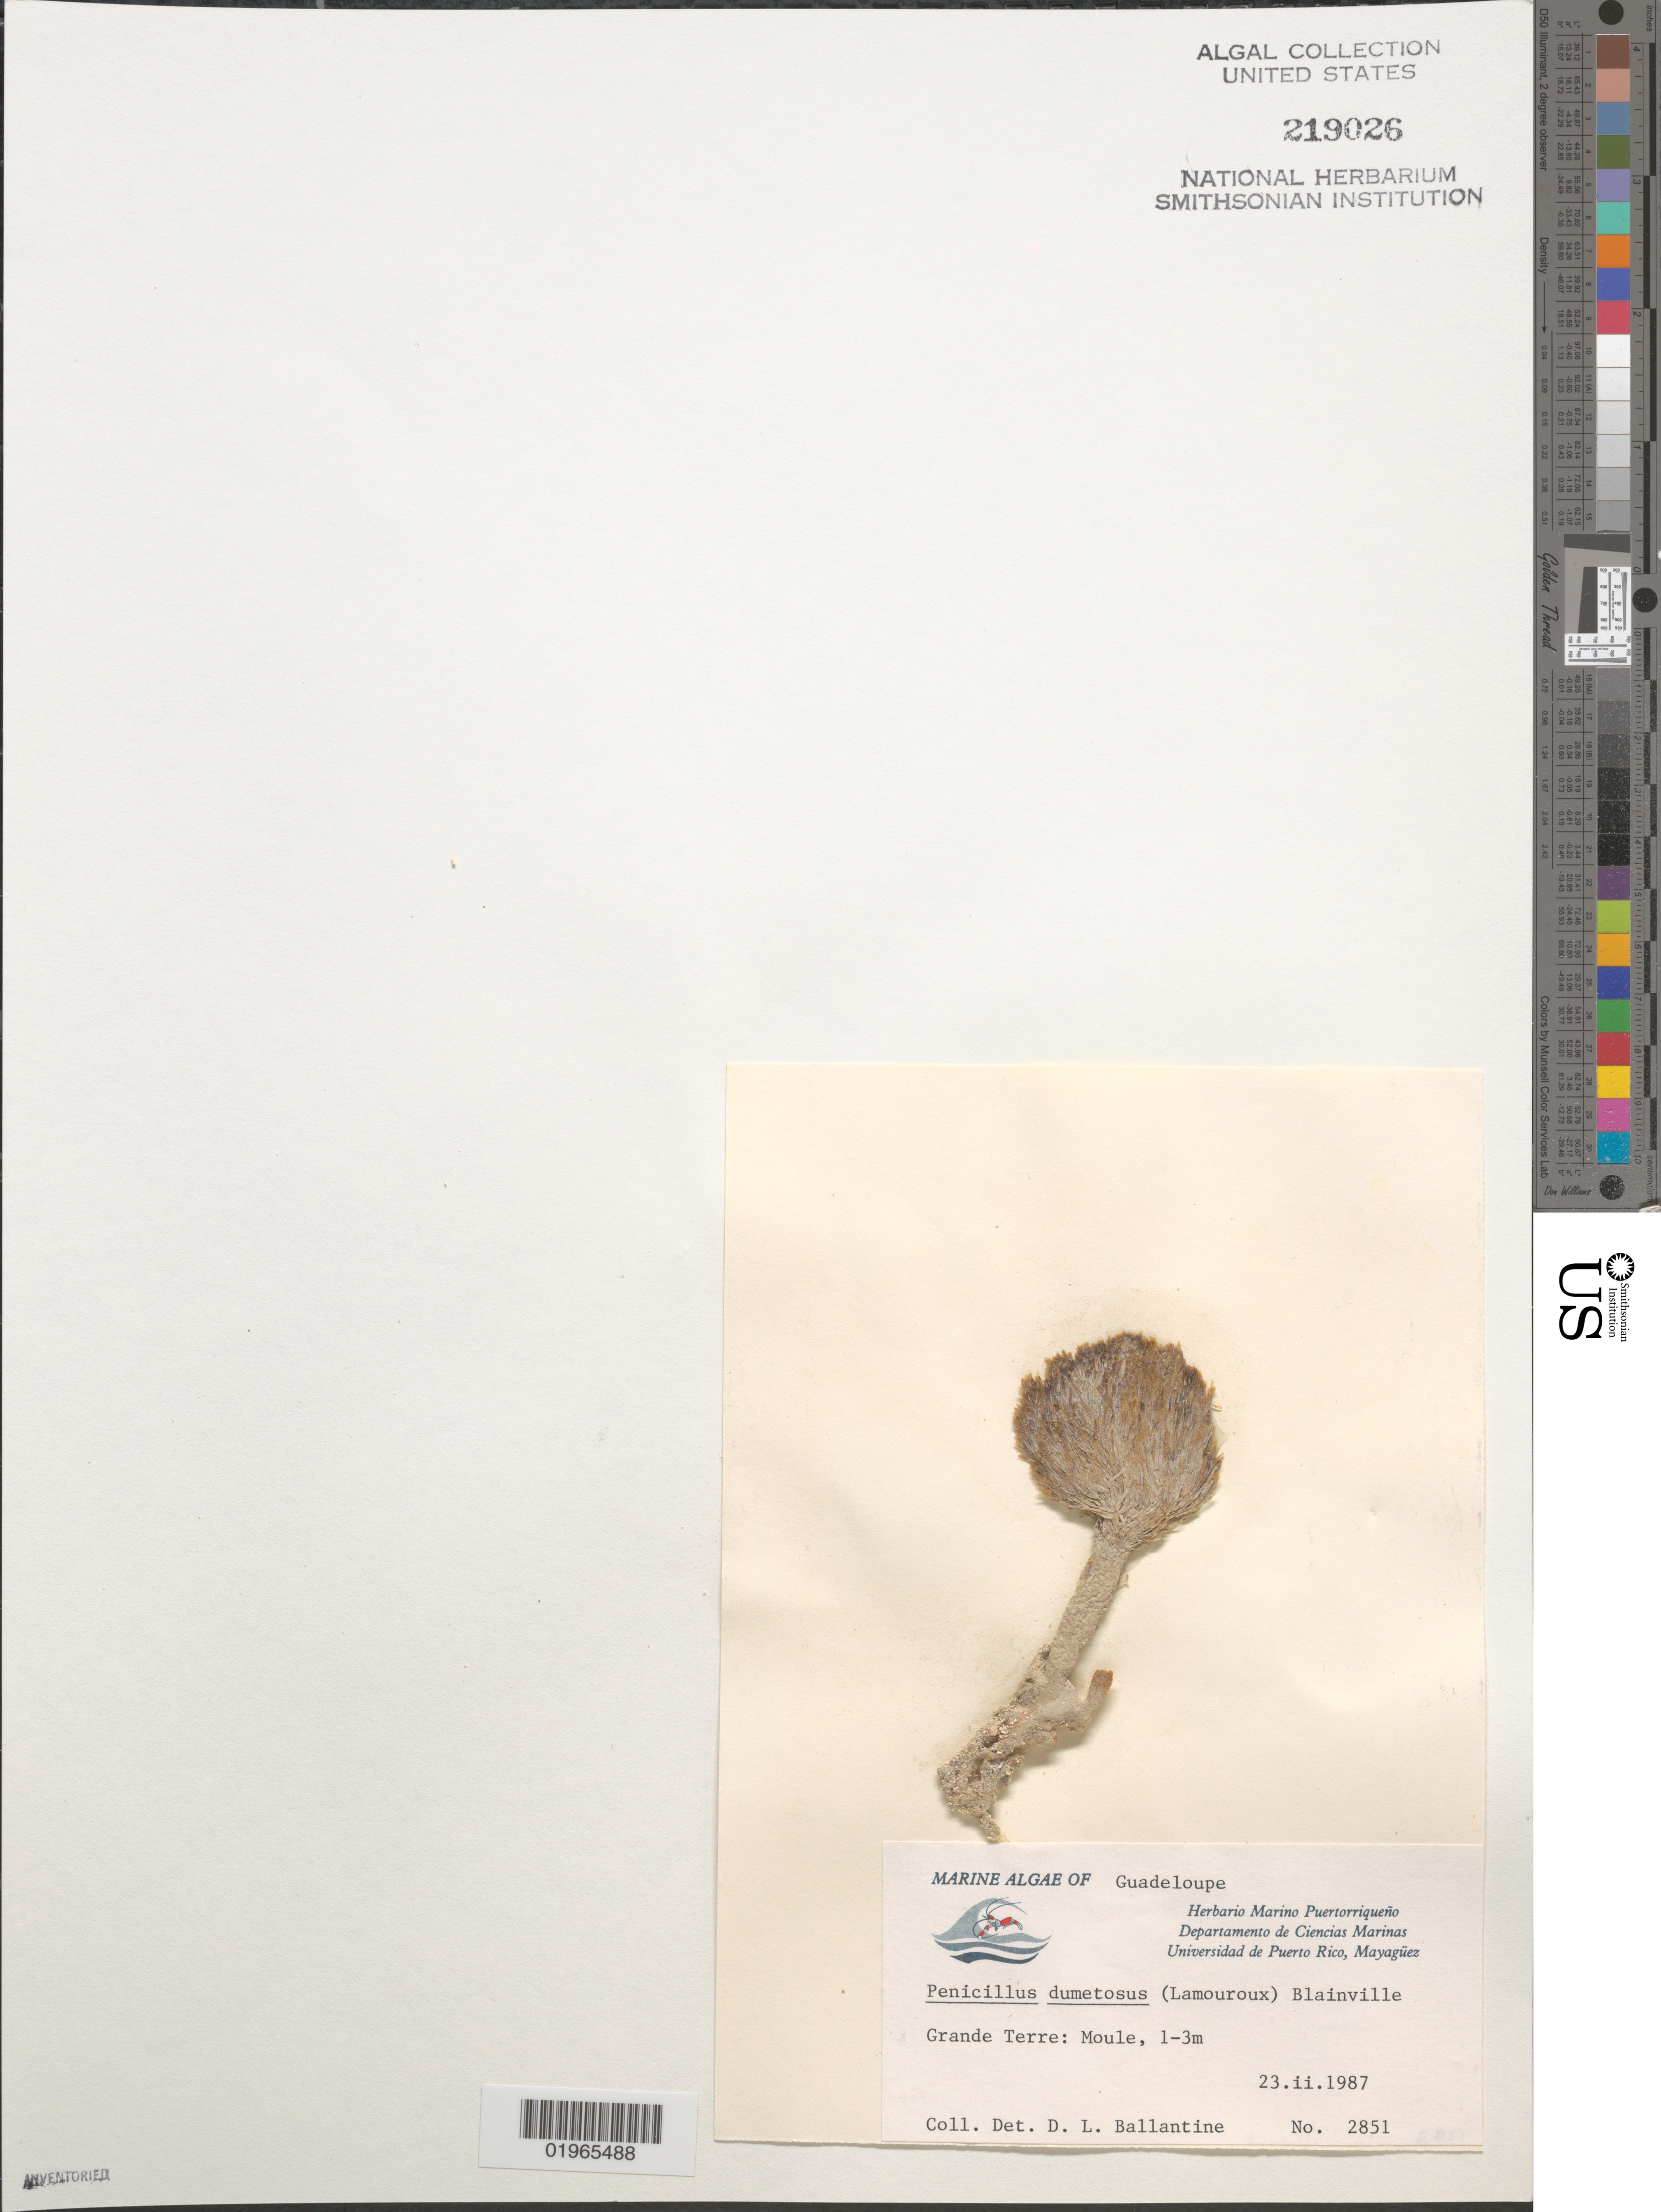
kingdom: Plantae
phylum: Chlorophyta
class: Ulvophyceae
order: Bryopsidales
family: Udoteaceae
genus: Penicillus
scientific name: Penicillus dumetosus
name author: (J.V.Lamouroux) Blainville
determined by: Ballantine, D. L.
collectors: D.L. Ballantine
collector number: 2851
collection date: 1987-02-23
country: Guadeloupe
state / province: Grande Terre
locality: Moule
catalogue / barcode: US 219026